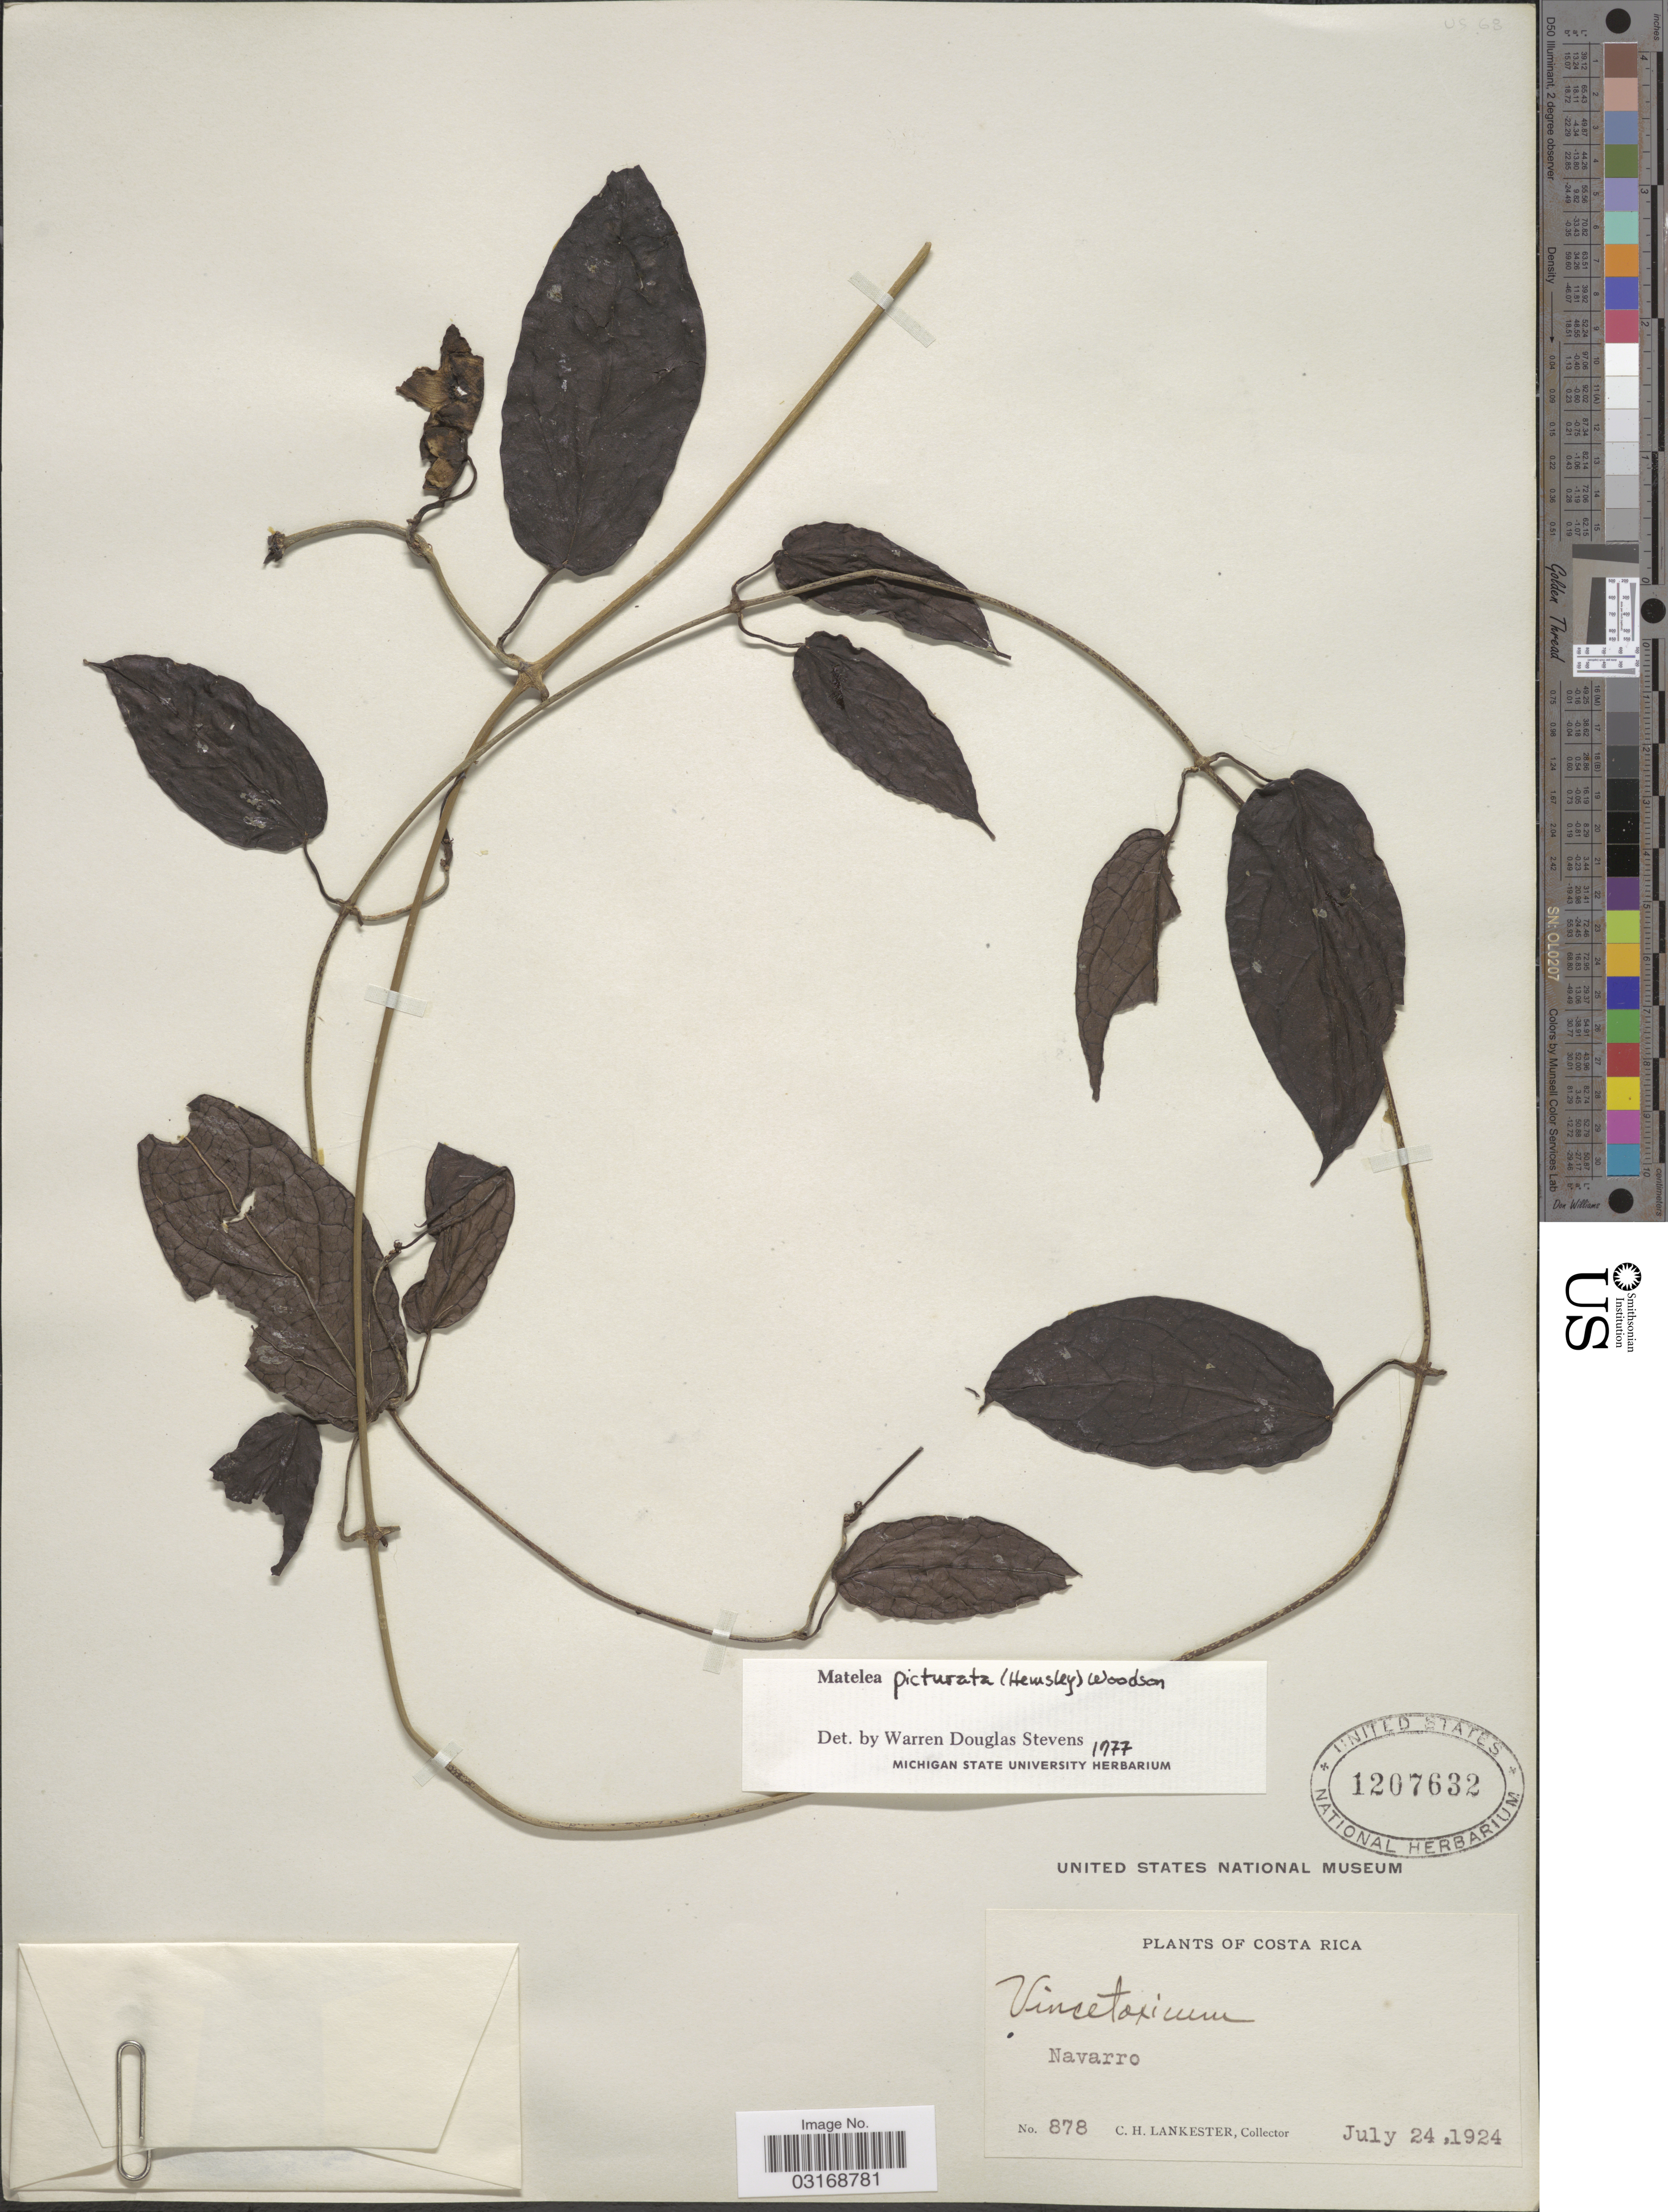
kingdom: Plantae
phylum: Tracheophyta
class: Magnoliopsida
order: Gentianales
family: Apocynaceae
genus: Matelea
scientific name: Matelea picturata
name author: (Hemsl.) Woodson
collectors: C. H. Lankester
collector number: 878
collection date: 1924-07-24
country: Costa Rica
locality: Navarro.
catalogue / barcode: US 1207632